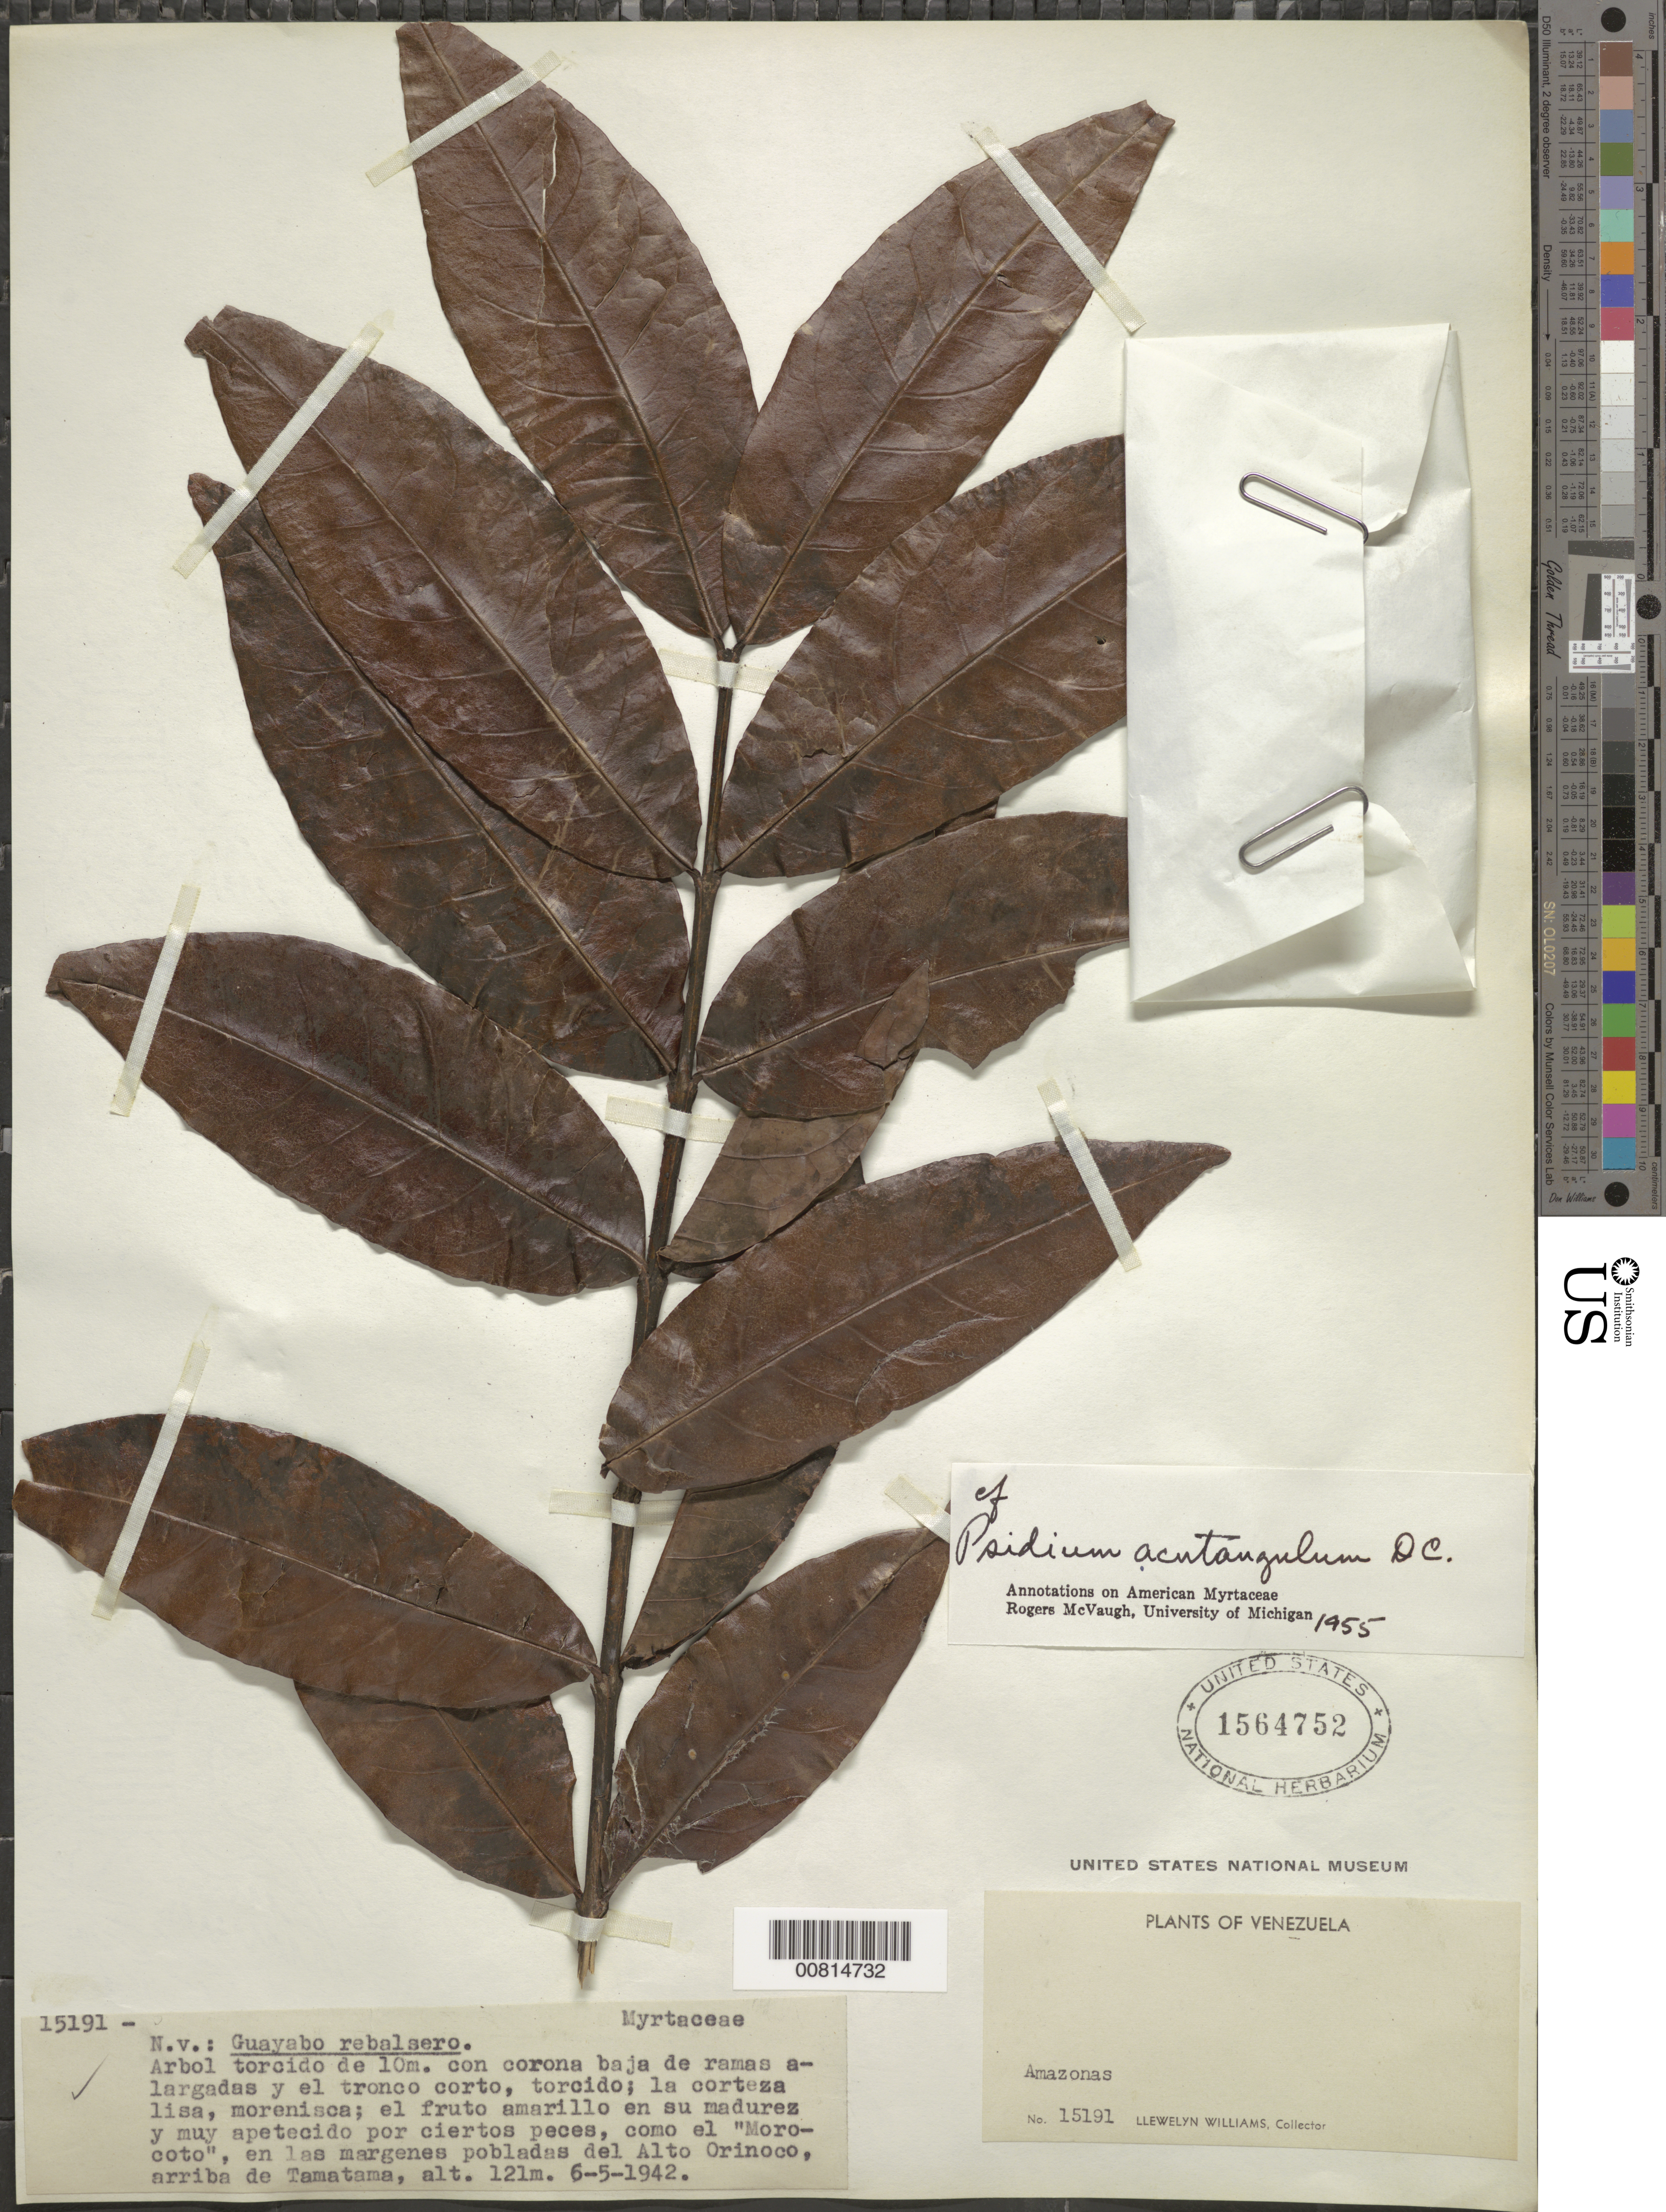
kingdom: Plantae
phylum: Tracheophyta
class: Magnoliopsida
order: Myrtales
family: Myrtaceae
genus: Psidium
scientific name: Psidium acutangulum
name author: (DC.) DC.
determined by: McVaugh, R.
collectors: Ll. Williams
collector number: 15191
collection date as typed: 6-May-42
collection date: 1942-05-06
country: Venezuela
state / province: Amazonas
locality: Tamatama, Alto Río Orinoco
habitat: Margenes pobladas del rio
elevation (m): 121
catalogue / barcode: US 1564752